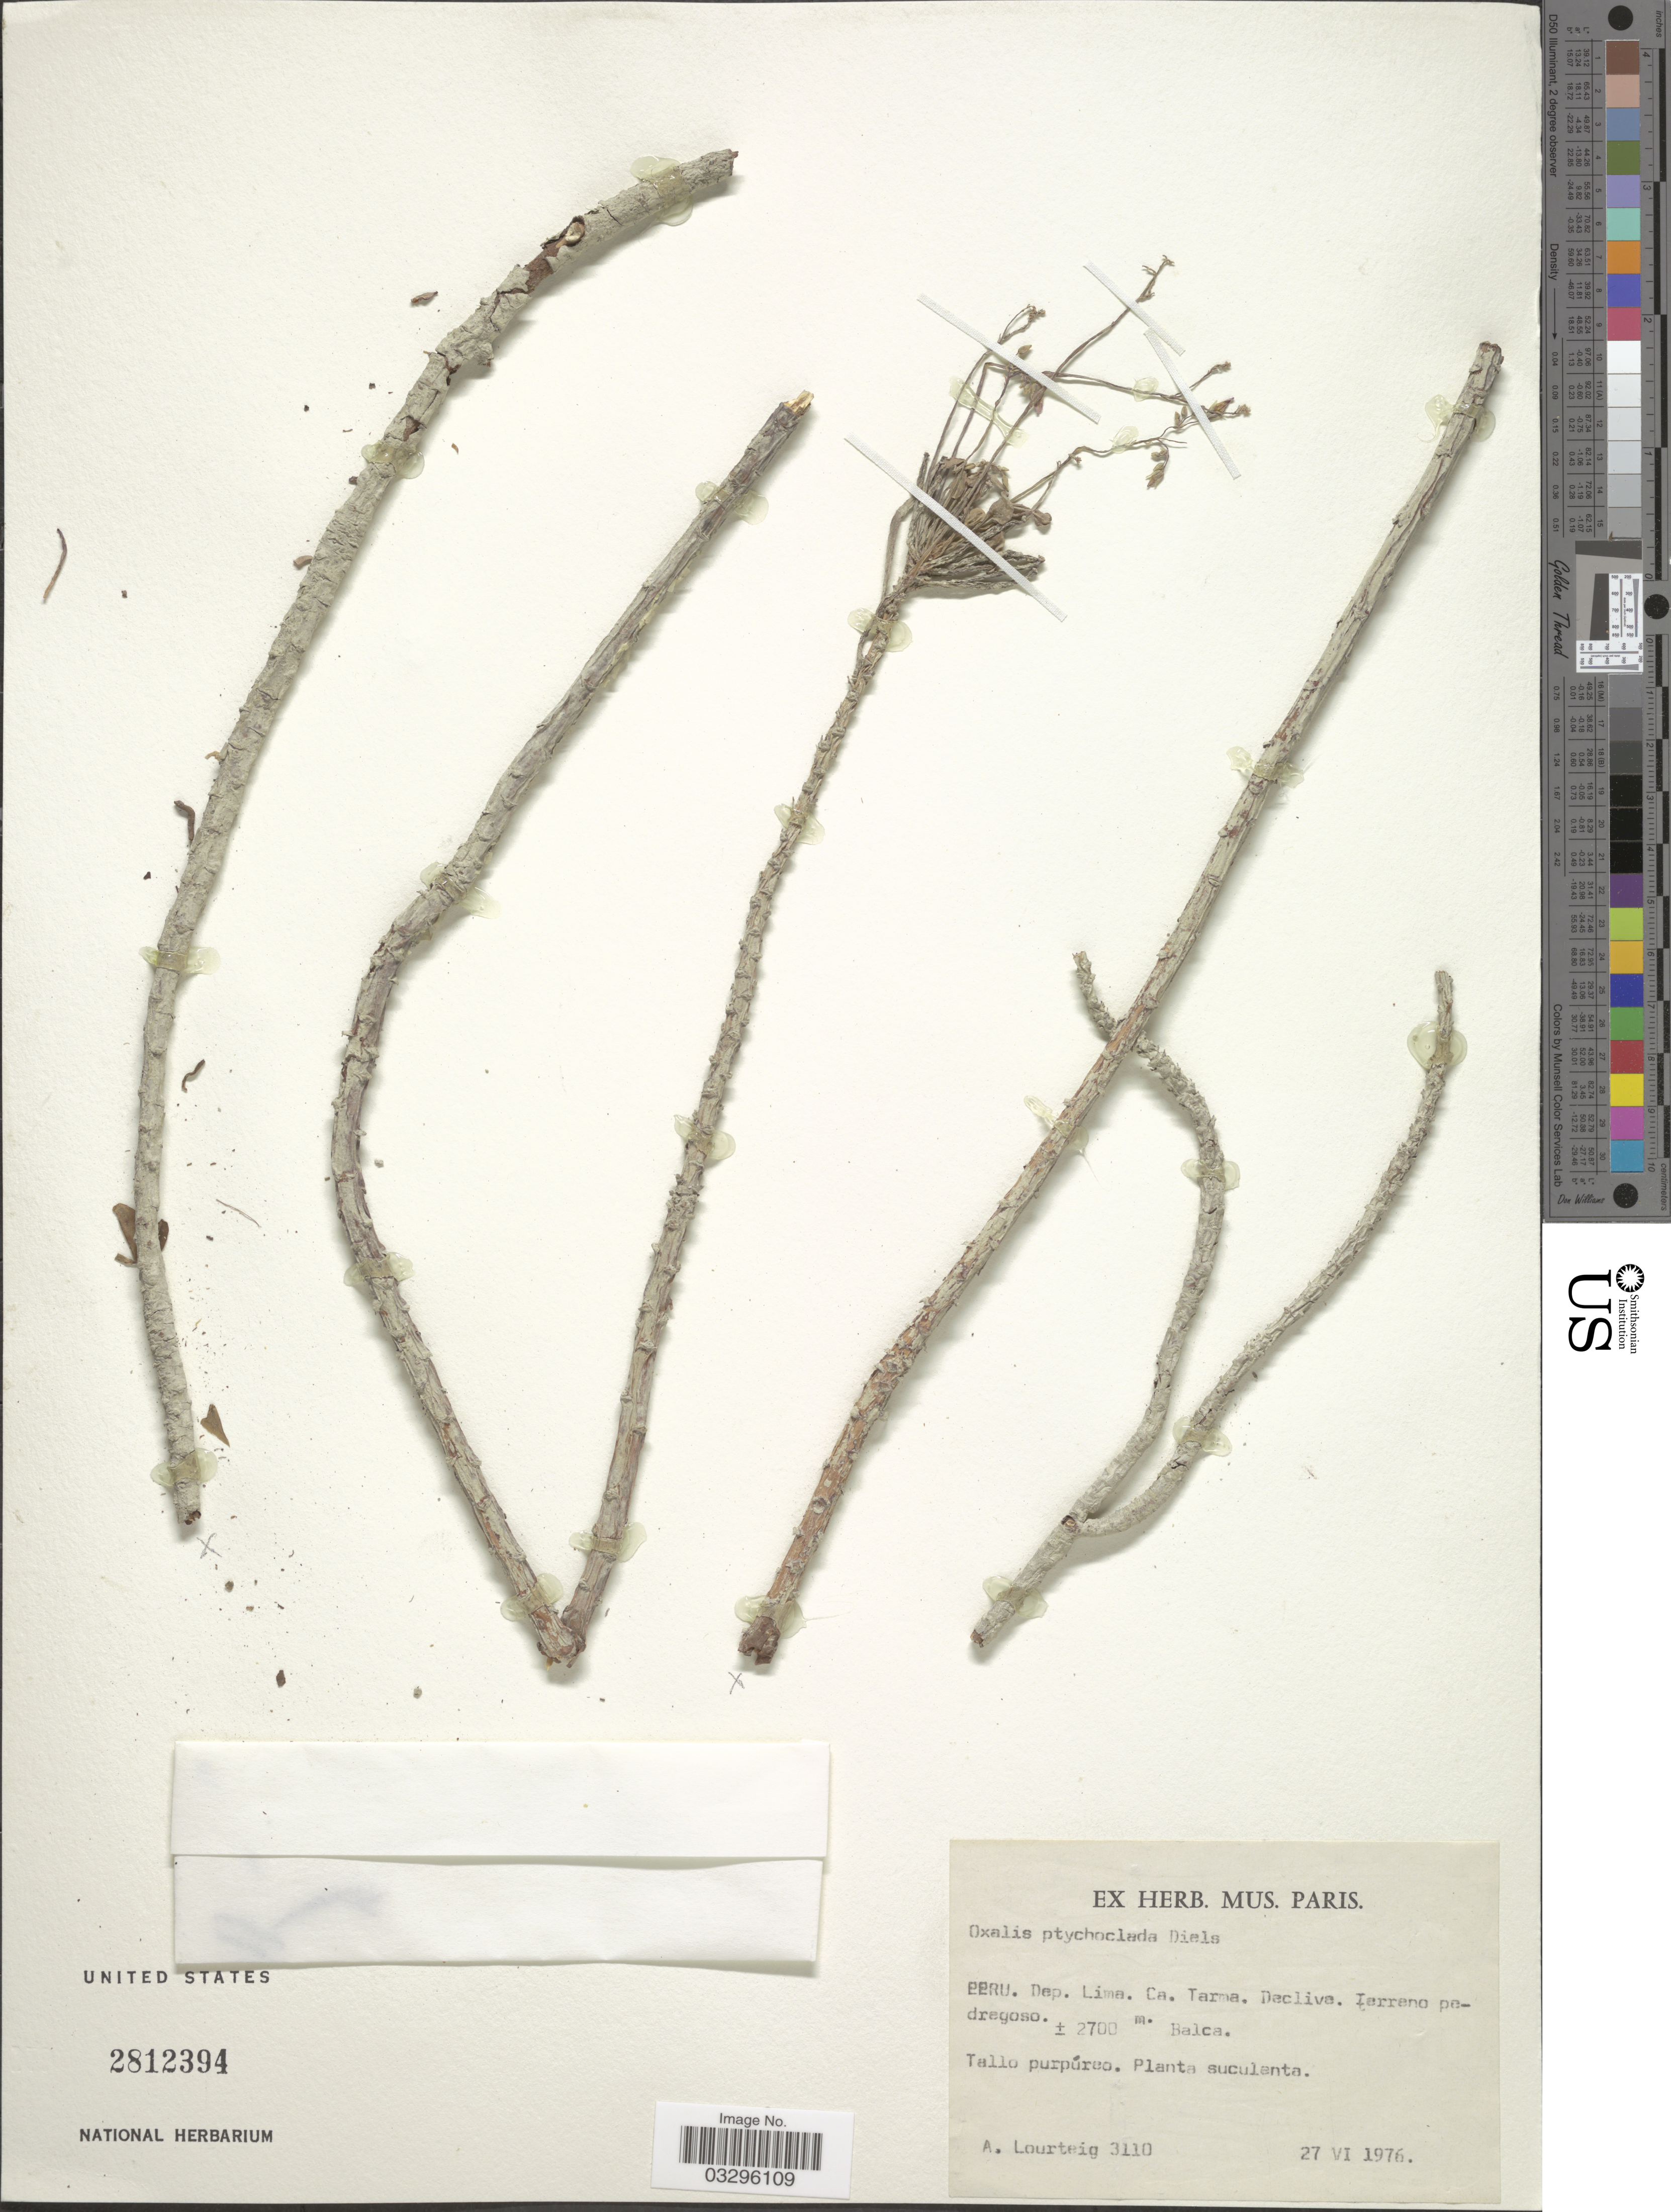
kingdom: Plantae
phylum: Tracheophyta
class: Magnoliopsida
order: Oxalidales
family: Oxalidaceae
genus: Oxalis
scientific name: Oxalis ptychoclada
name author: Diels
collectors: A. Lourteig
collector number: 3110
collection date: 1976-06-27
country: Peru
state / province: Lima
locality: Dep. Lima. Ca. Tarma.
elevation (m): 2700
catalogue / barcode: US 2812394